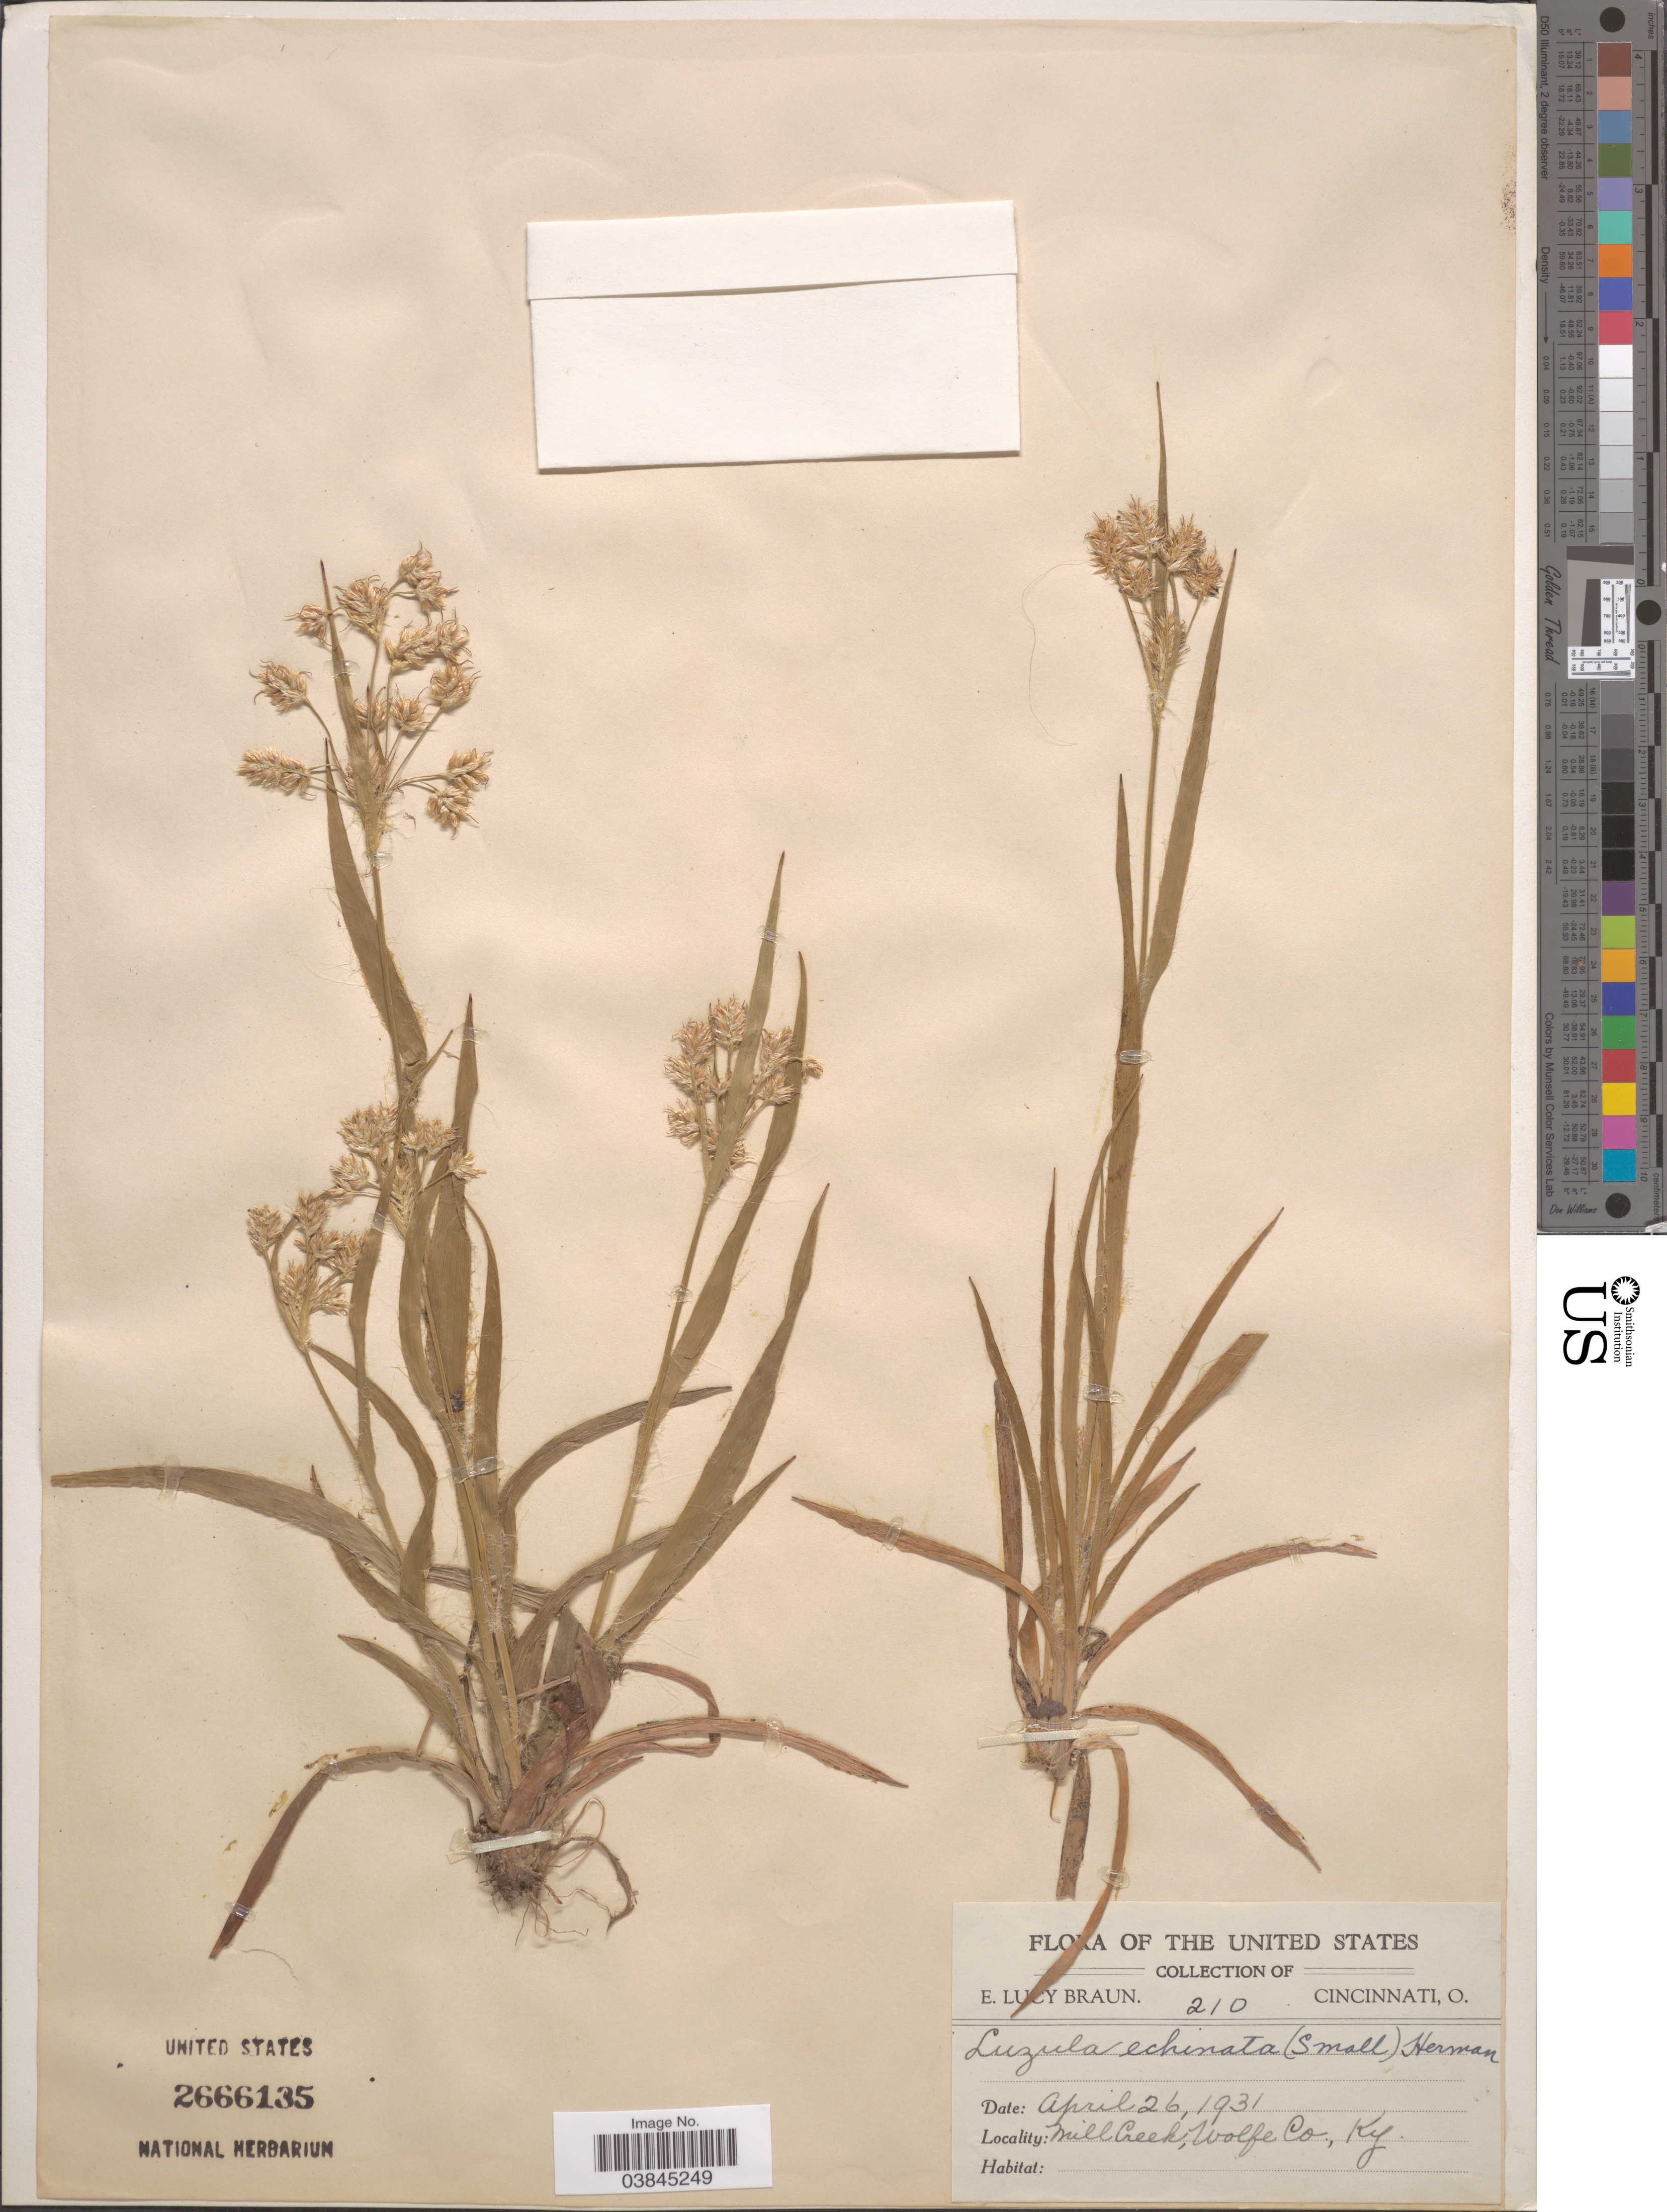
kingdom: Plantae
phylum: Tracheophyta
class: Liliopsida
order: Poales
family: Juncaceae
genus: Luzula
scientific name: Luzula campestris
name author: (L.) DC.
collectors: E. L. Braun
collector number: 210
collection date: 1931-04-26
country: United States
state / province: Kentucky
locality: Mill Creek, Wolfe Co.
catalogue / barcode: US 2666135